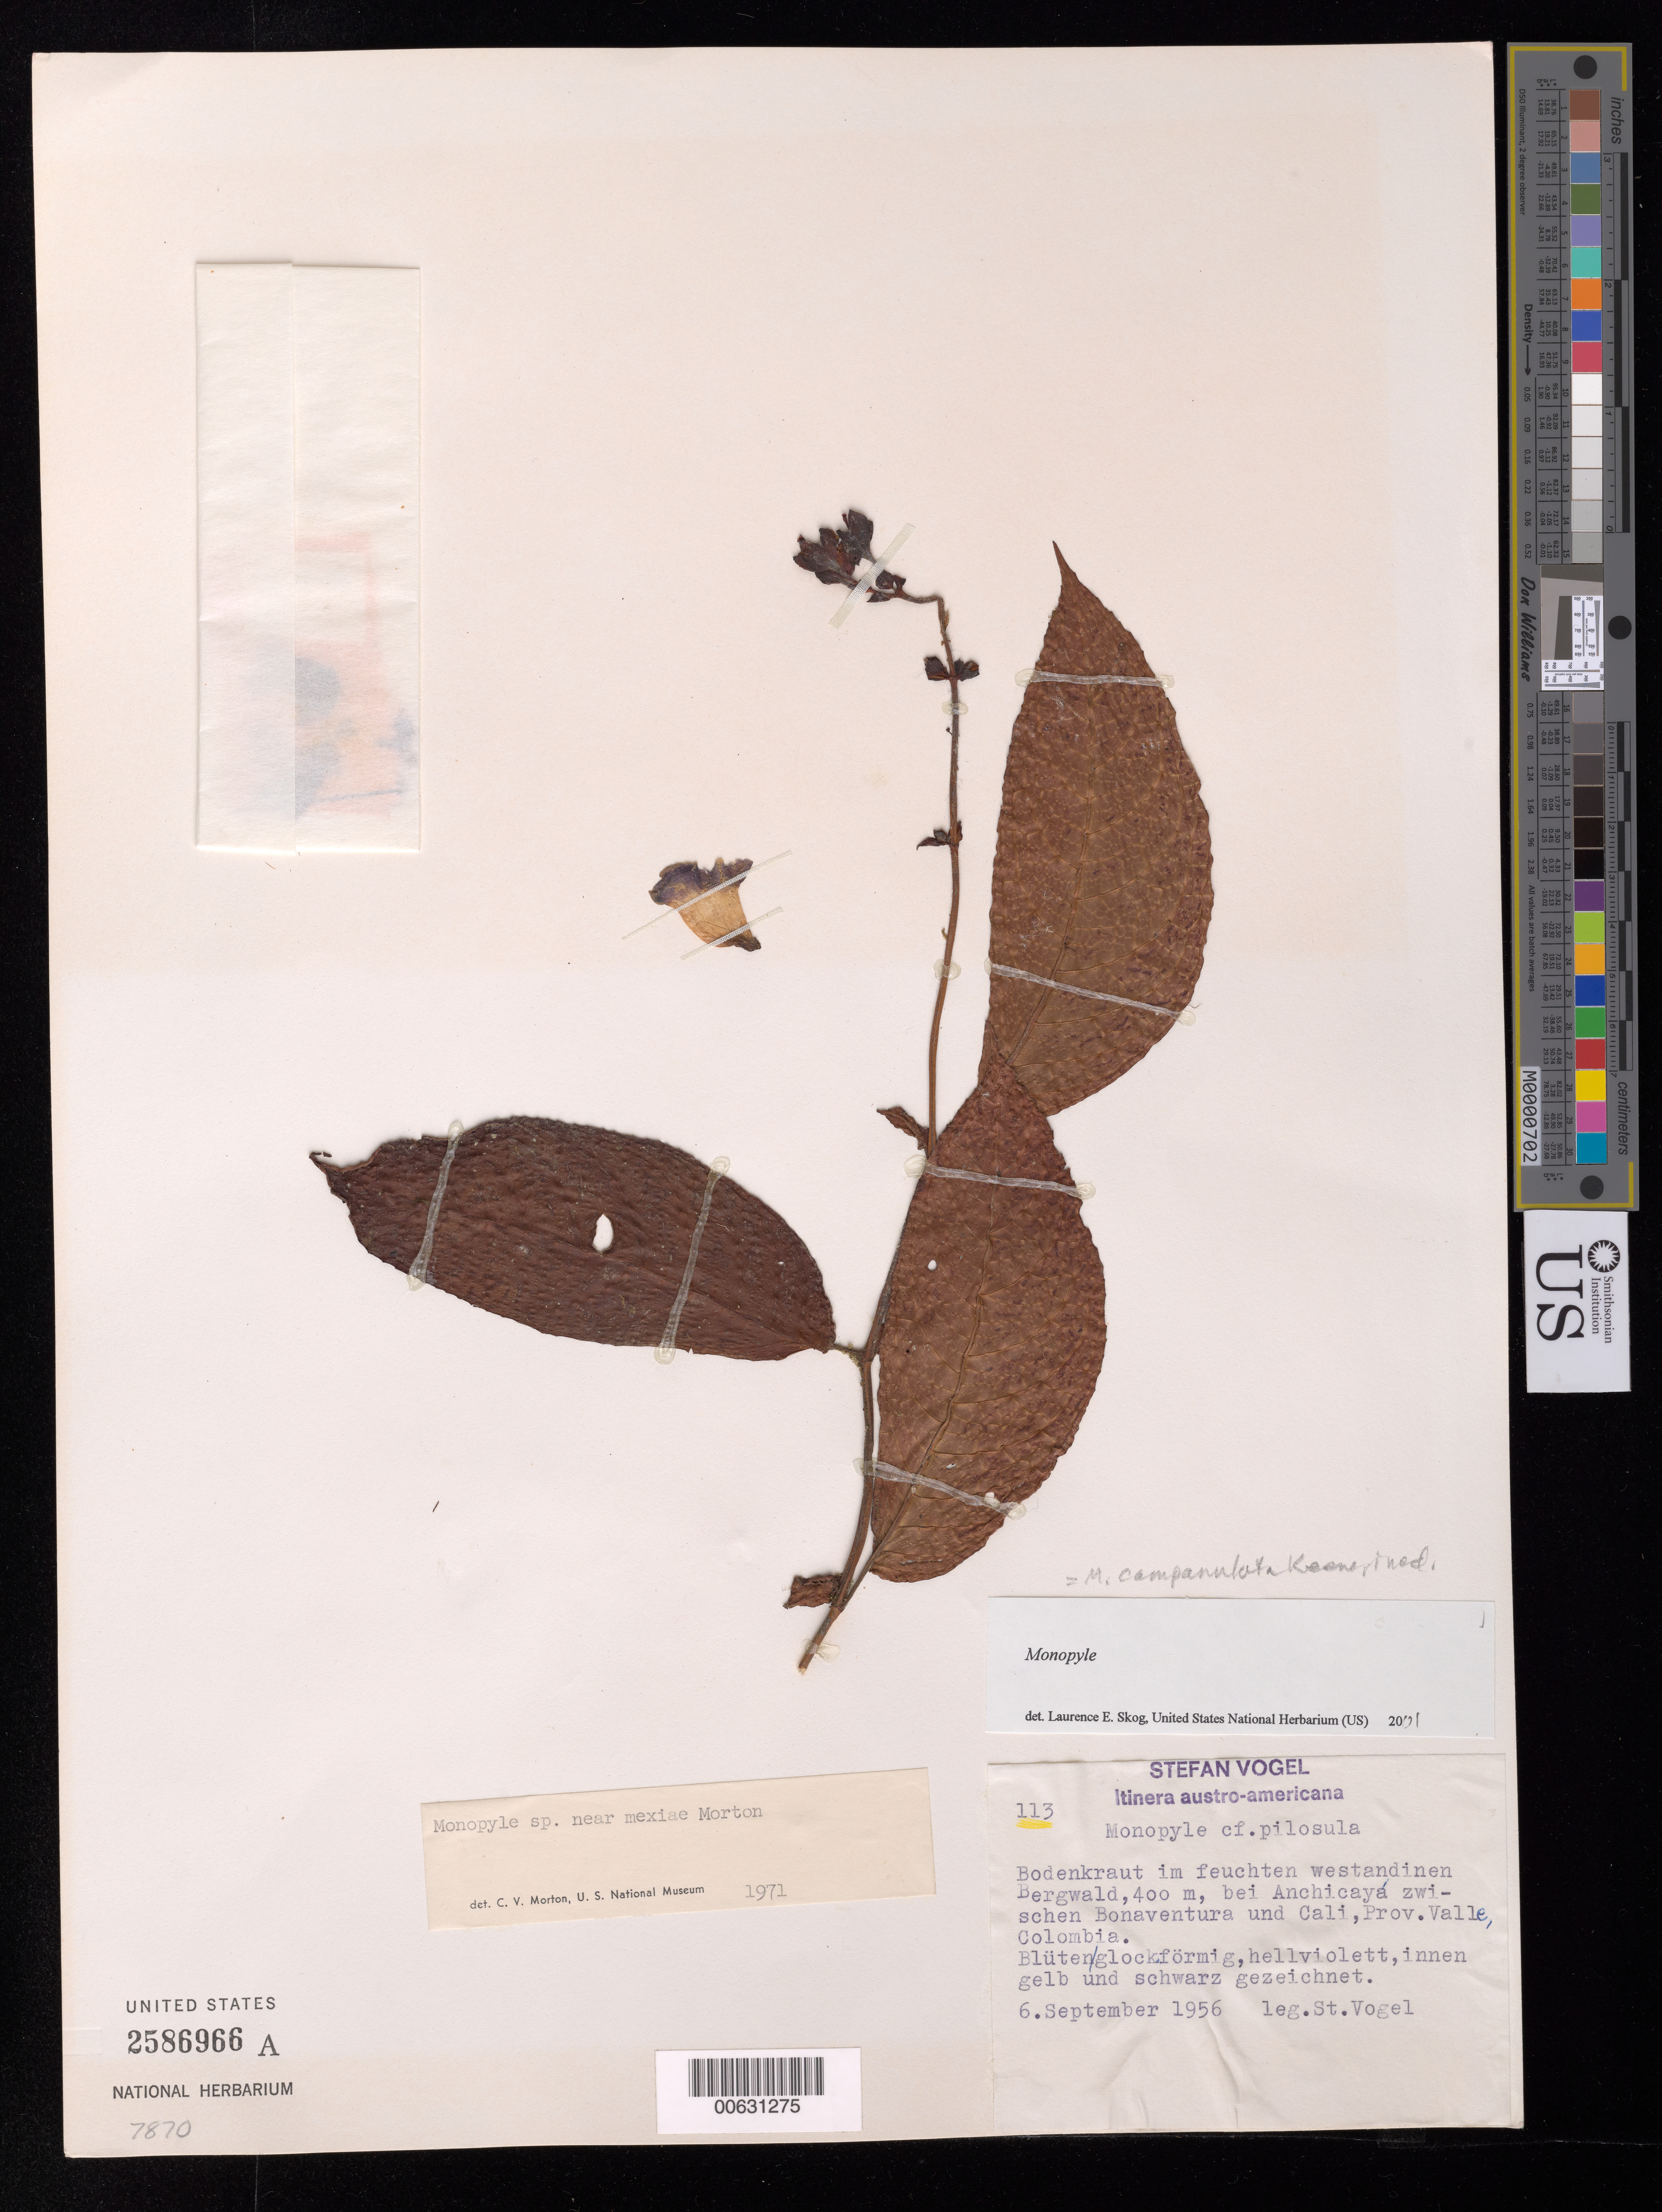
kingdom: Plantae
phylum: Tracheophyta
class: Magnoliopsida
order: Lamiales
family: Gesneriaceae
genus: Monopyle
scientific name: Monopyle sp.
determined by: Skog, Laurence E.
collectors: S. Vogel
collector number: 113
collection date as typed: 06 Sep 1956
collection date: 1956-09-06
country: Colombia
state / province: Valle del Cauca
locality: Bei Anchicayá zwischen Bonaventura und Cali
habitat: Im feuchten westandinen Bergwald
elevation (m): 400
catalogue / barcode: US 2586966A